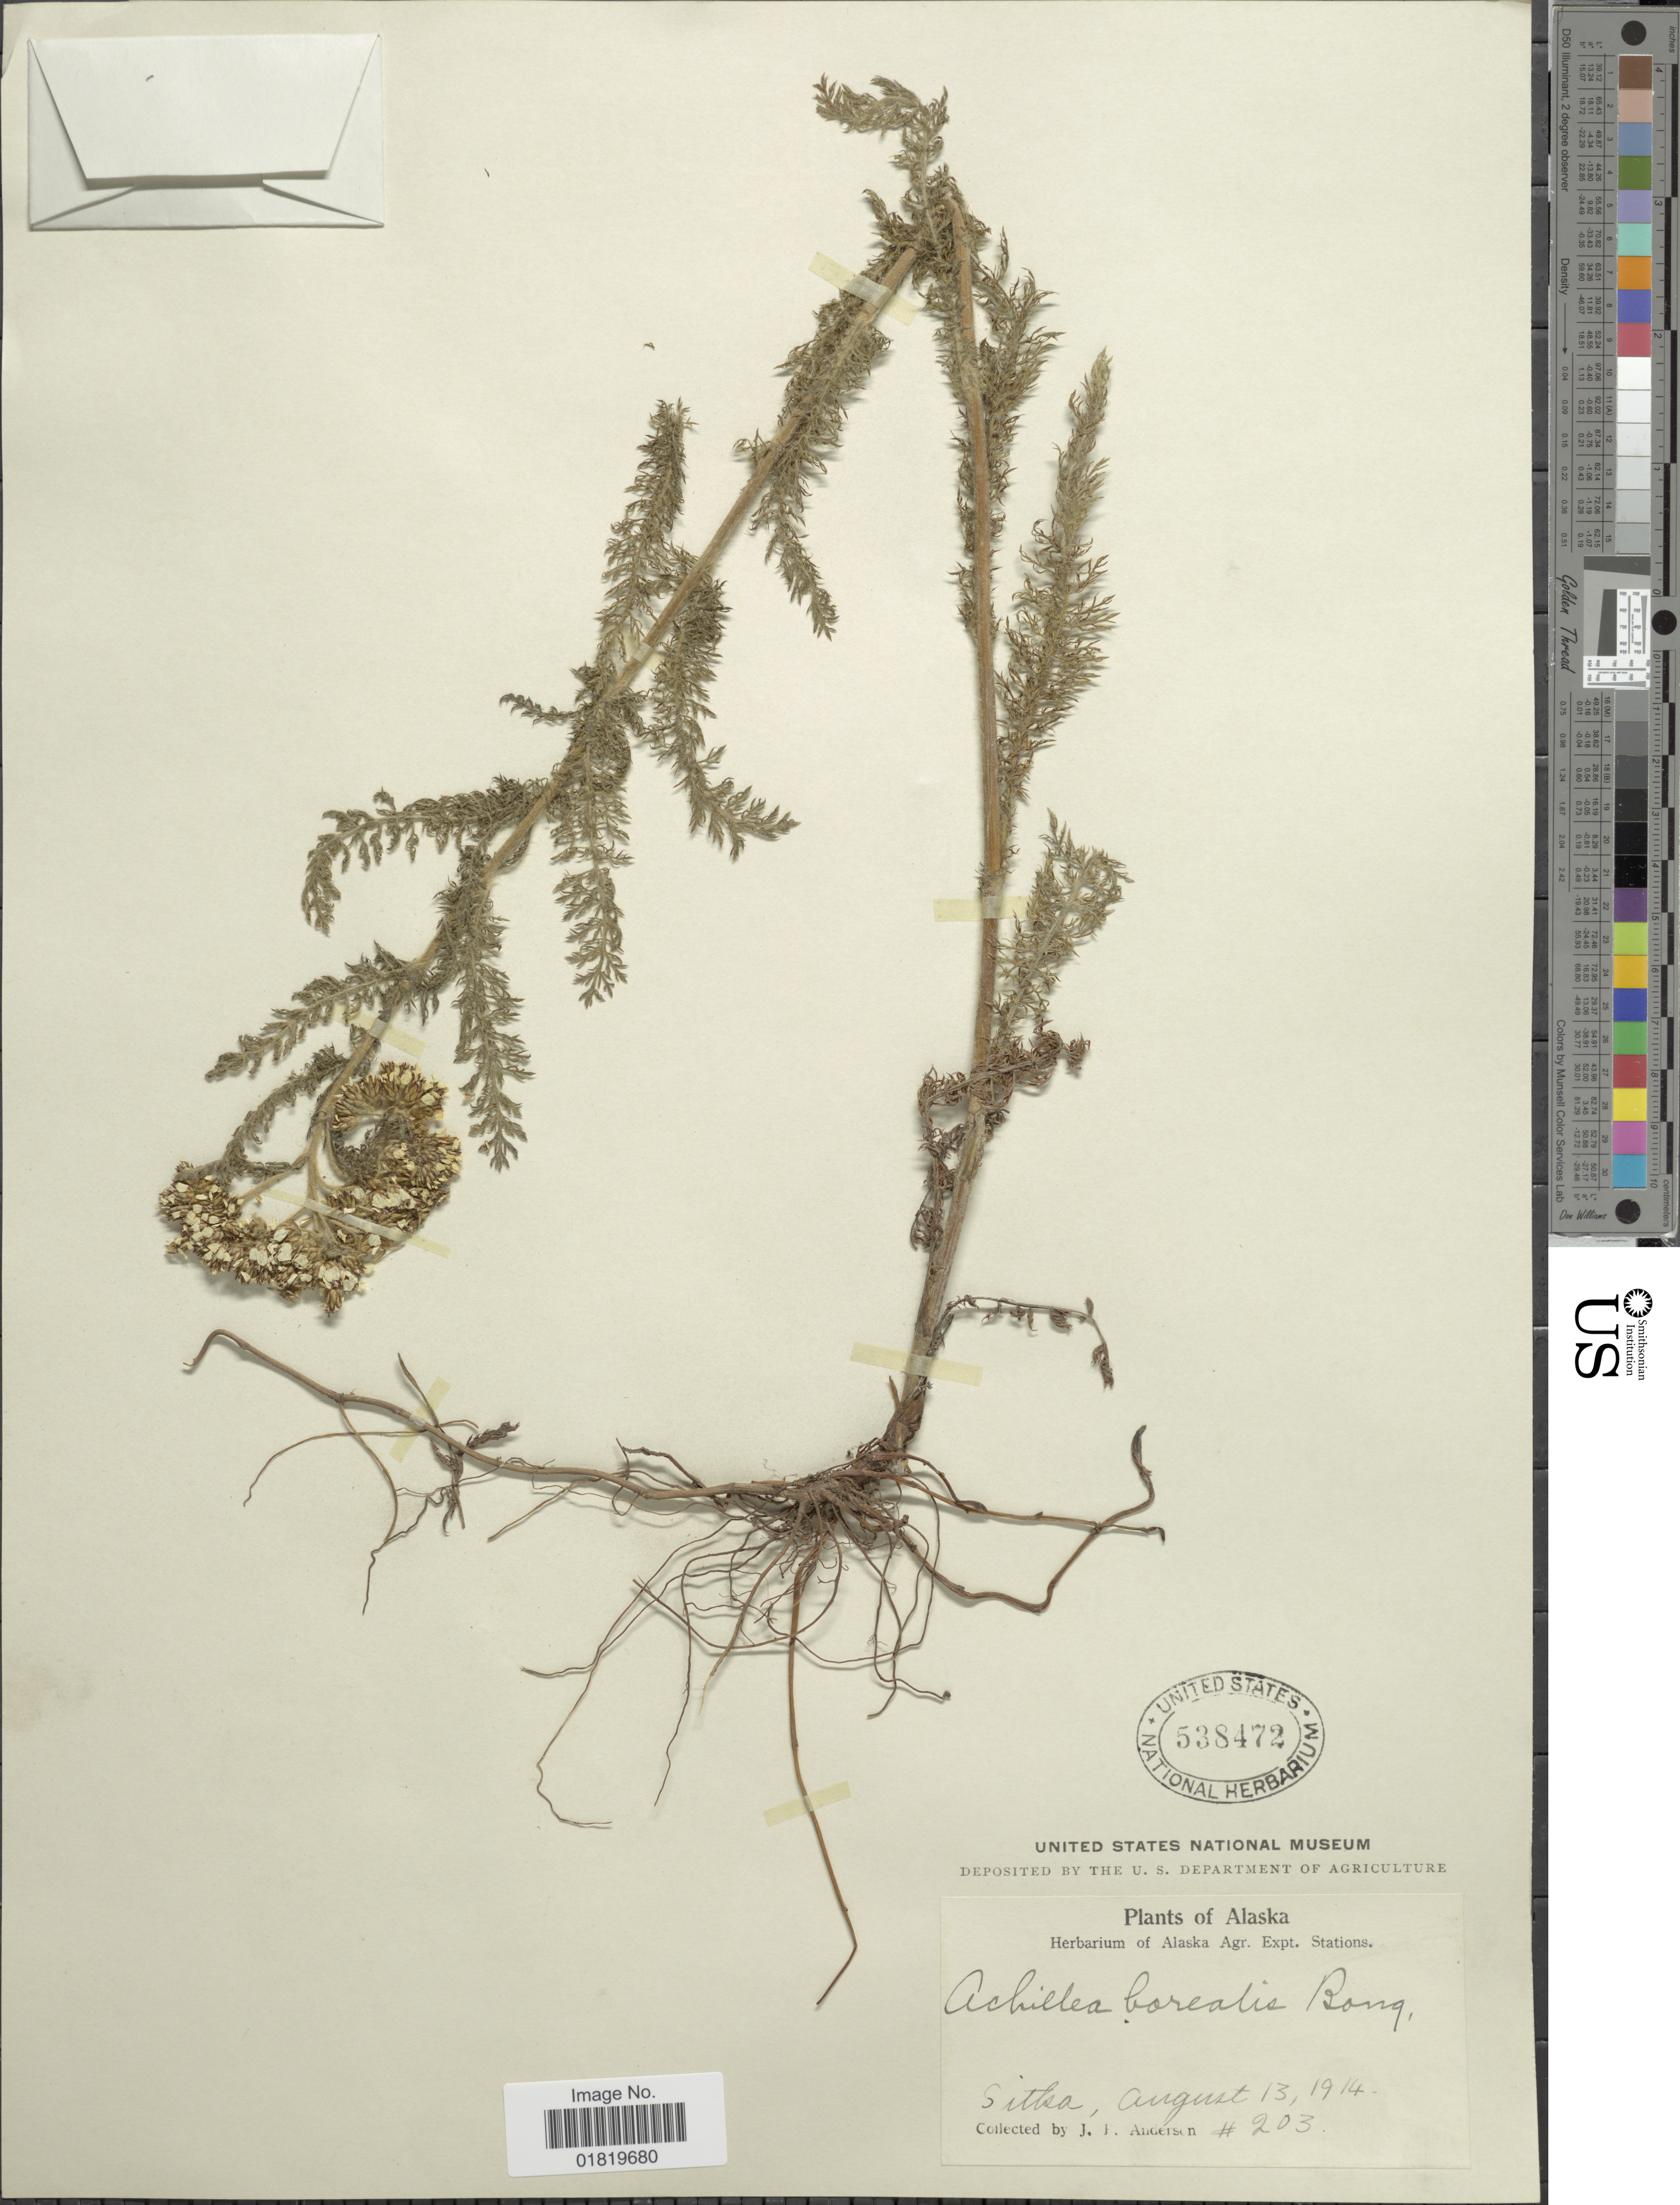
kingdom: Plantae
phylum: Tracheophyta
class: Magnoliopsida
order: Asterales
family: Asteraceae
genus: Achillea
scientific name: Achillea borealis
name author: Bong.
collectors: J. P. Anderson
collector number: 203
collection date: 1914-08-13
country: United States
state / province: Alaska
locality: Sitka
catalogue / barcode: US 538472